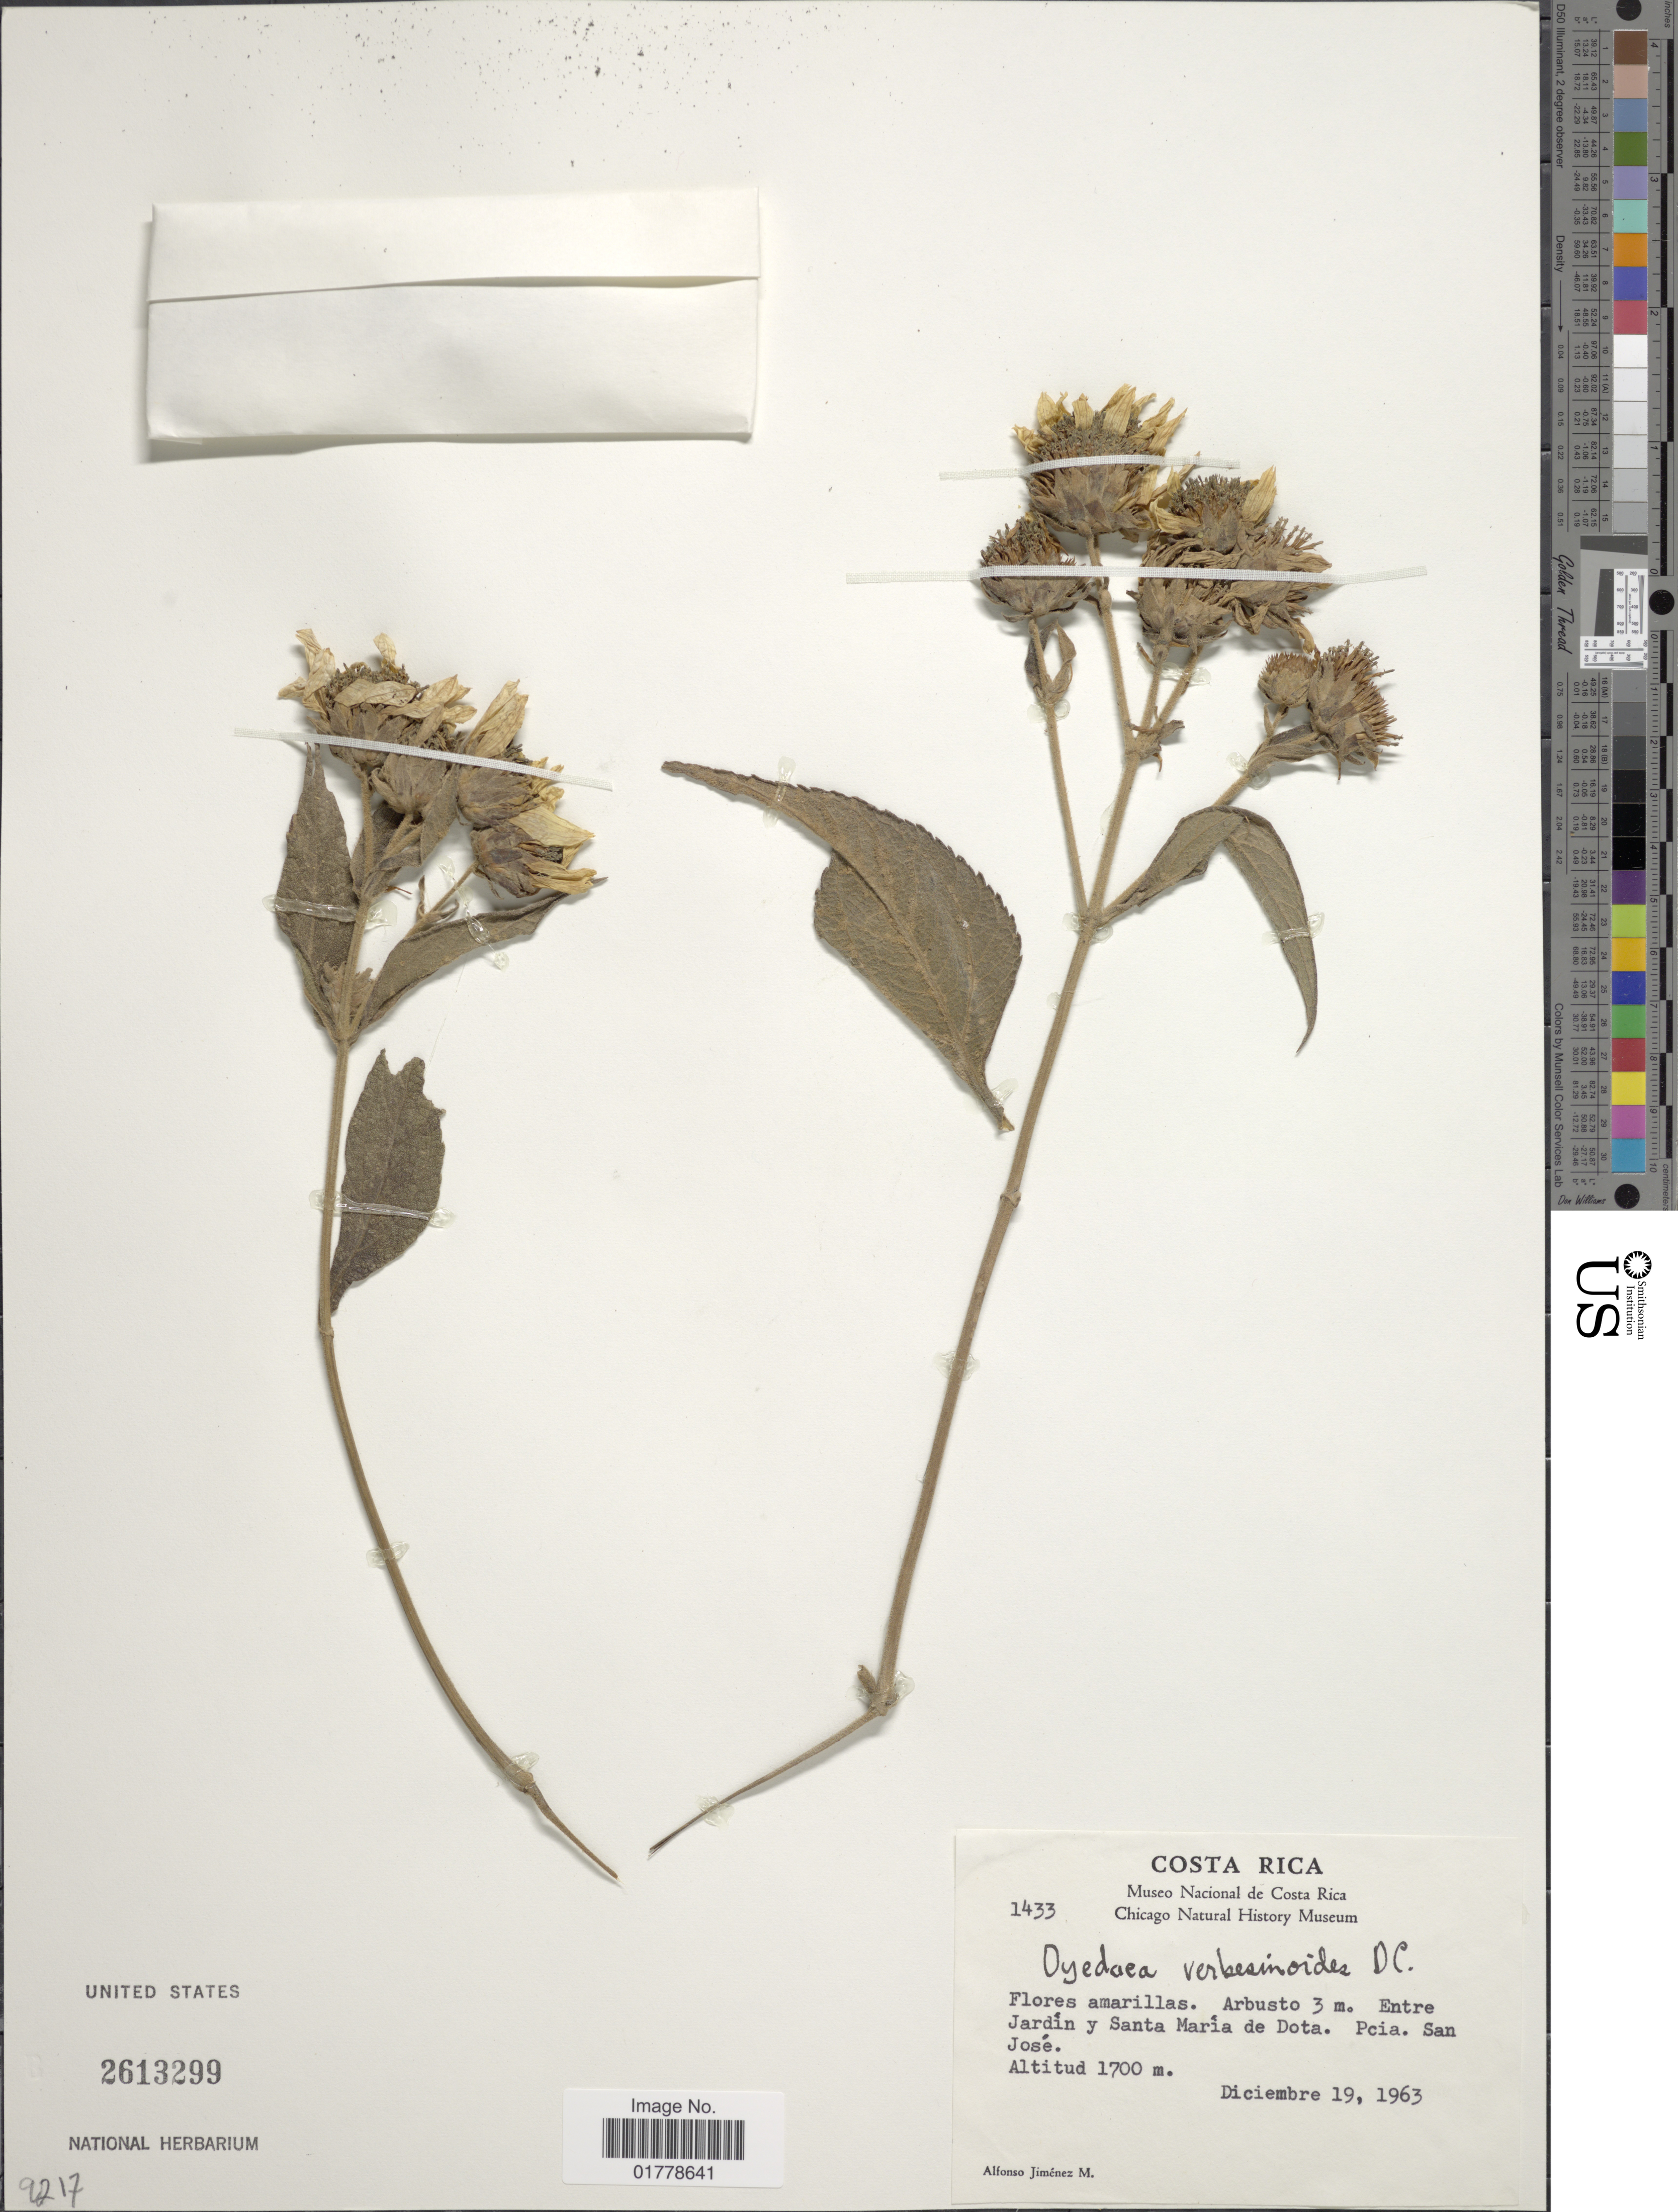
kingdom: Plantae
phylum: Tracheophyta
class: Magnoliopsida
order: Asterales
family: Asteraceae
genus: Oyedaea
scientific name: Oyedaea verbesinoides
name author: DC.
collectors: A. Jimenez M.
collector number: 1433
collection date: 1963-12-19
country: Costa Rica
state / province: San José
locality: Entre Jardín y Santa María de Dota. Pcia. San José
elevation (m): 1700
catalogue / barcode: US 2613299